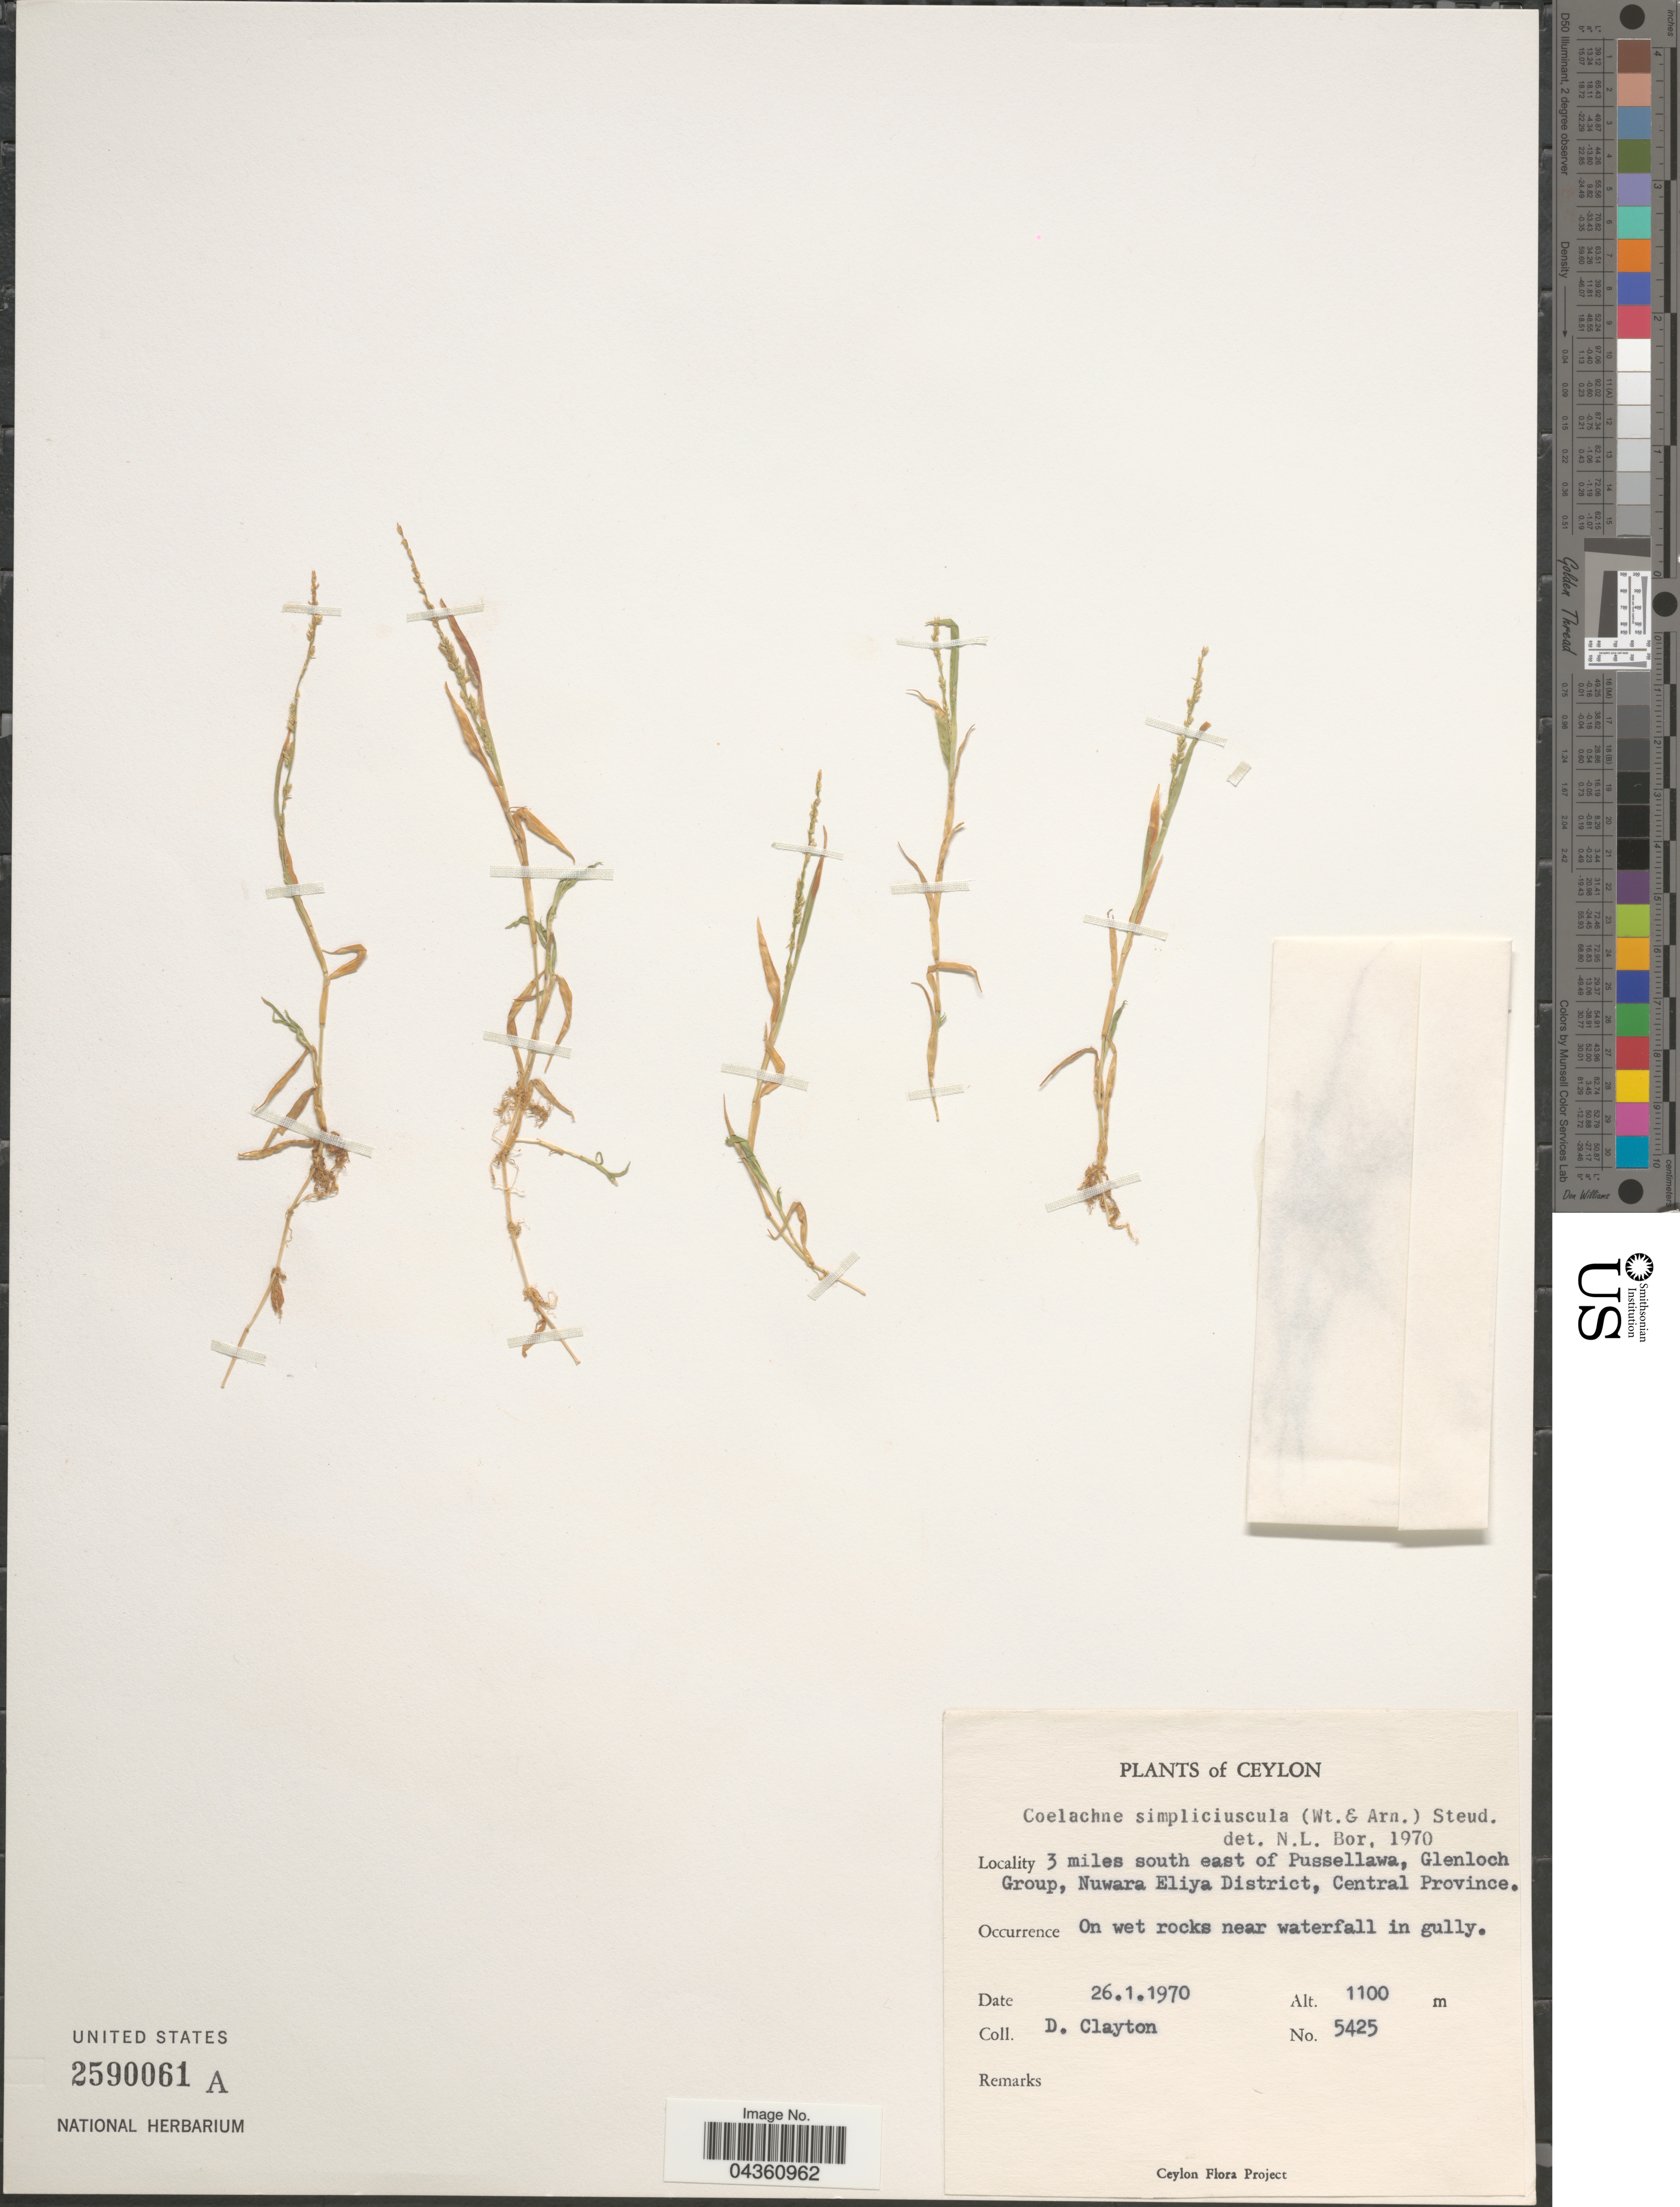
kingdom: Plantae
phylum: Tracheophyta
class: Liliopsida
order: Poales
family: Poaceae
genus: Coelachne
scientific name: Coelachne simpliciuscula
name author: (Wight & Arn. ex Steud.) Munro ex Benth.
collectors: D. Clayton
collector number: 5425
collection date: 1970-01-26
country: Sri Lanka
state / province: Central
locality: Ceylon. 3 miles south east of Pussellawa, Glenloch Group, Nuwara Eliya District.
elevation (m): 1100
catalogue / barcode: US 2590061A